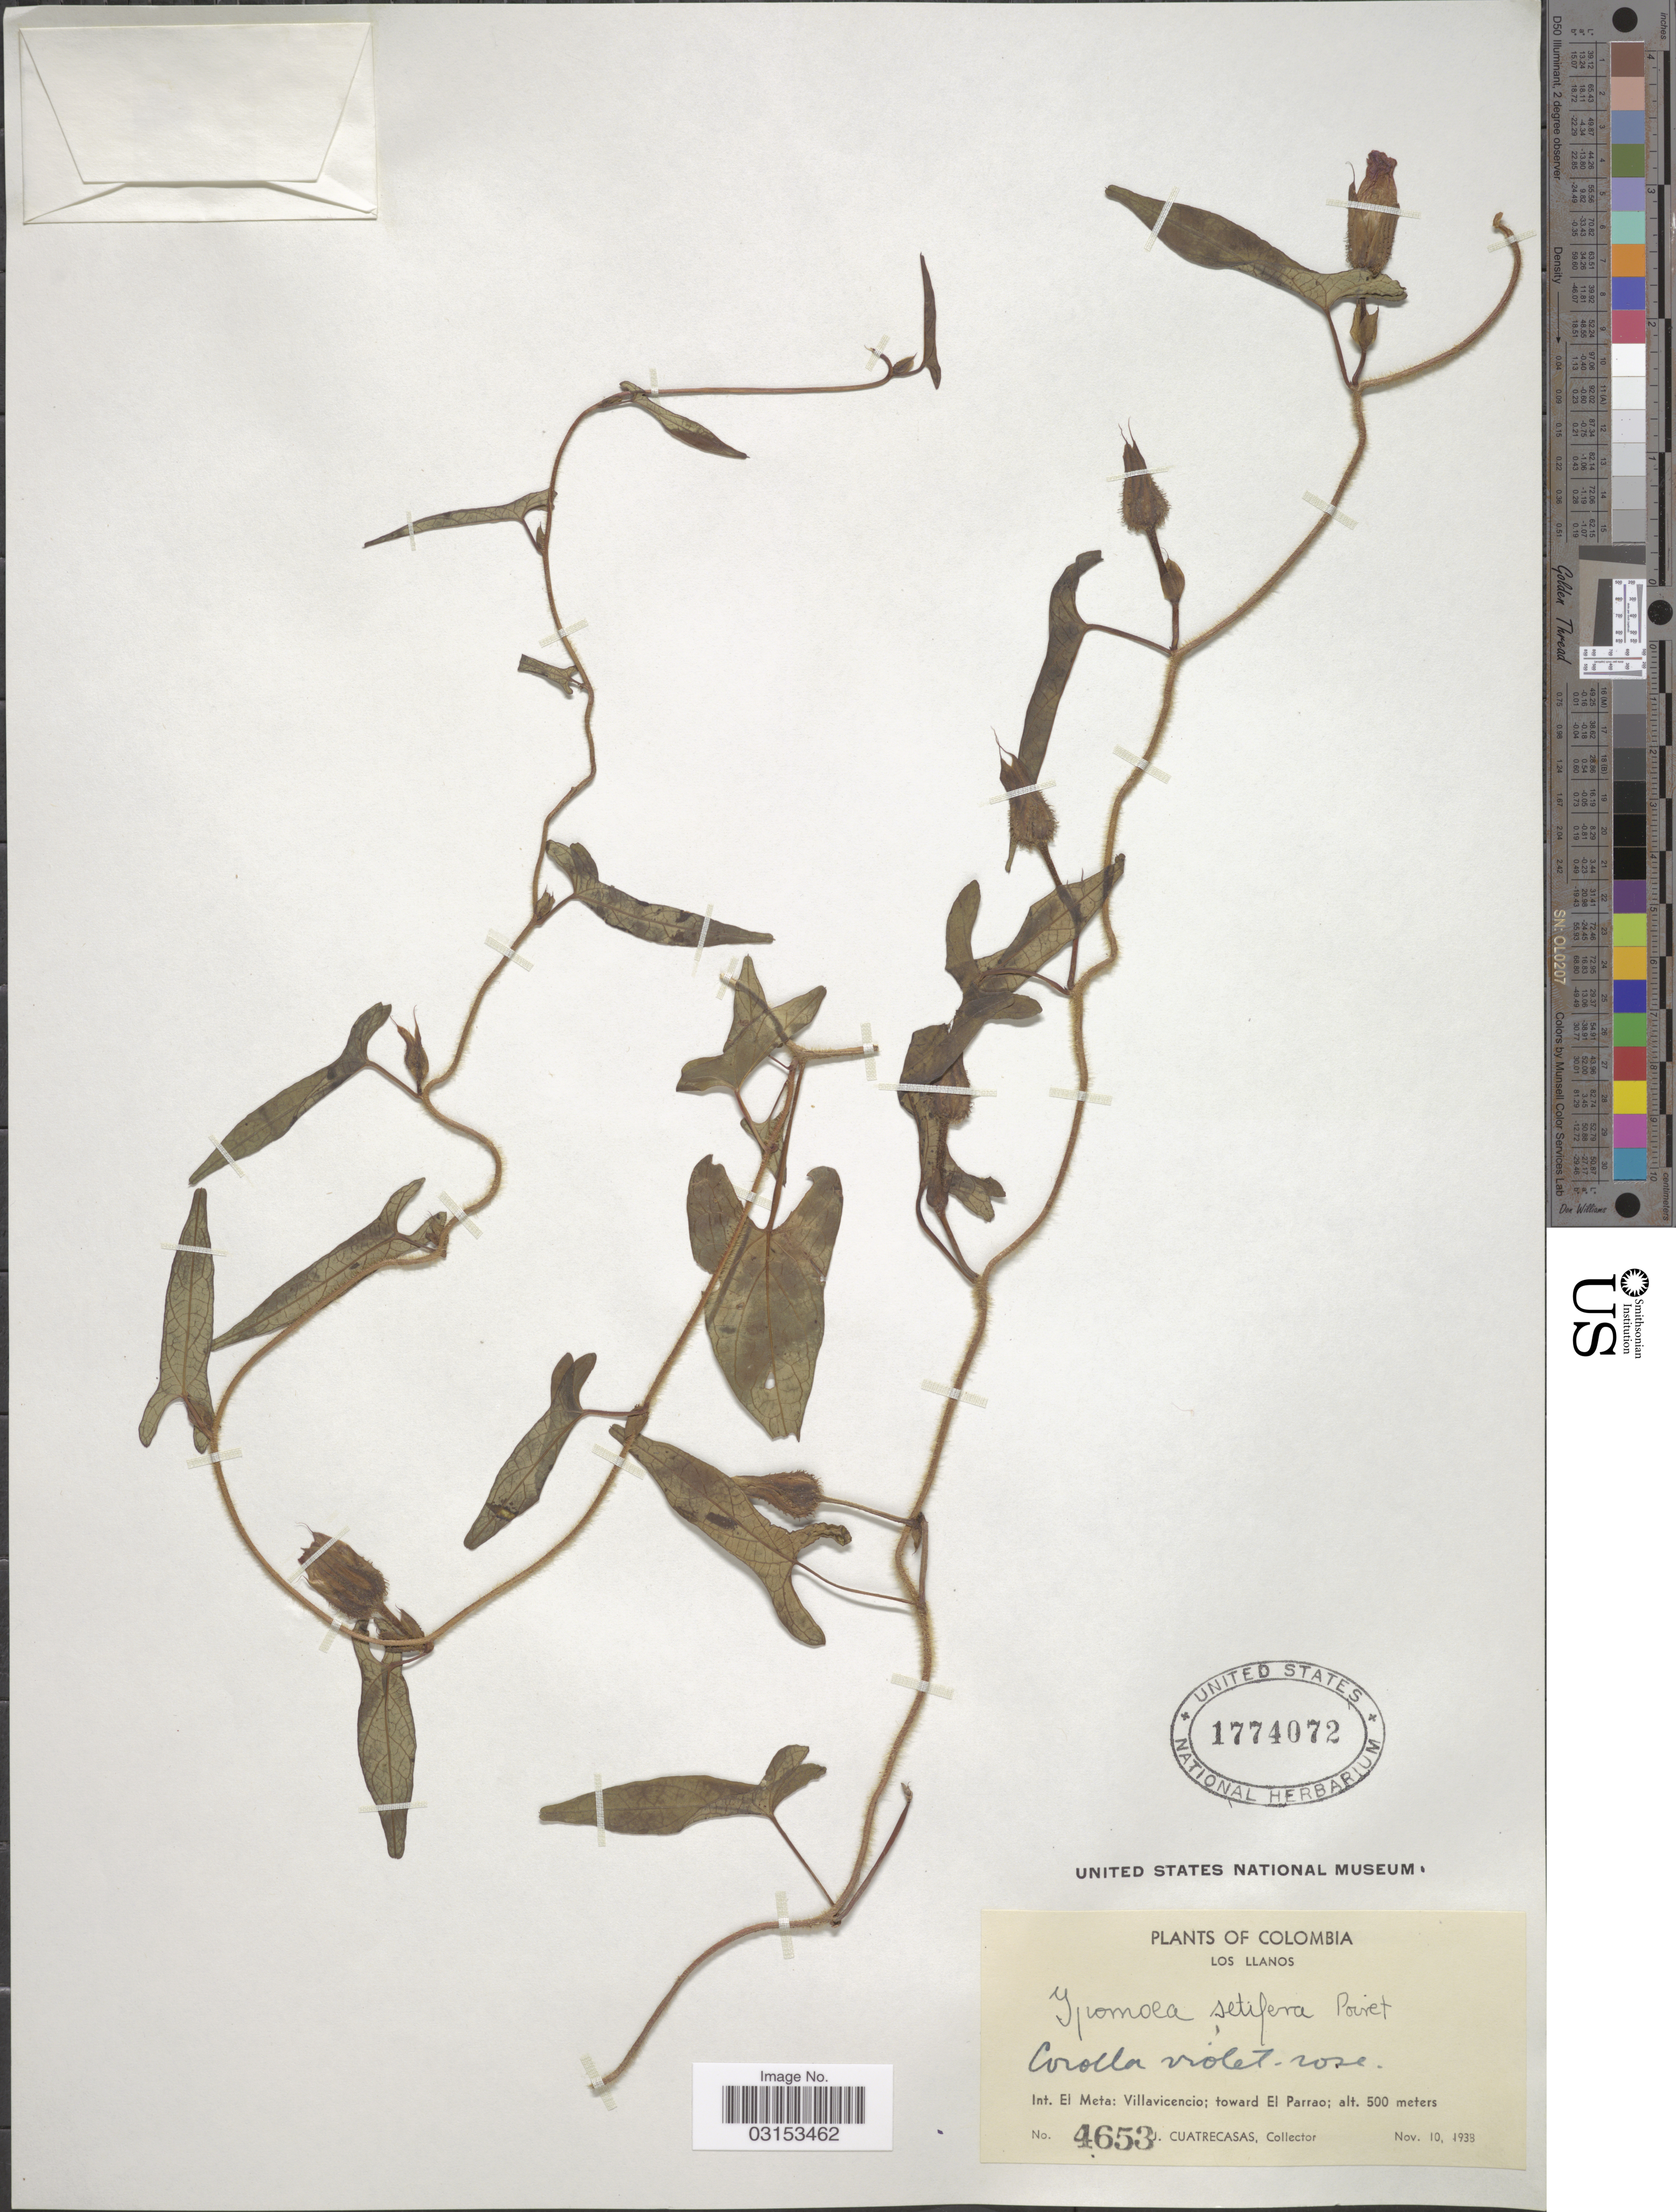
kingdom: Plantae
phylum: Tracheophyta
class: Magnoliopsida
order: Solanales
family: Convolvulaceae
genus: Ipomoea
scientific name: Ipomoea setifera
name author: Poir.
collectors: J. Cuatrecasas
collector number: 4653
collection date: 1938-11-10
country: Colombia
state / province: Meta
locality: Los Llanos. Int. El Meta: Villavicencio; toward El Parrao.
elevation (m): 500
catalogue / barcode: US 1774072